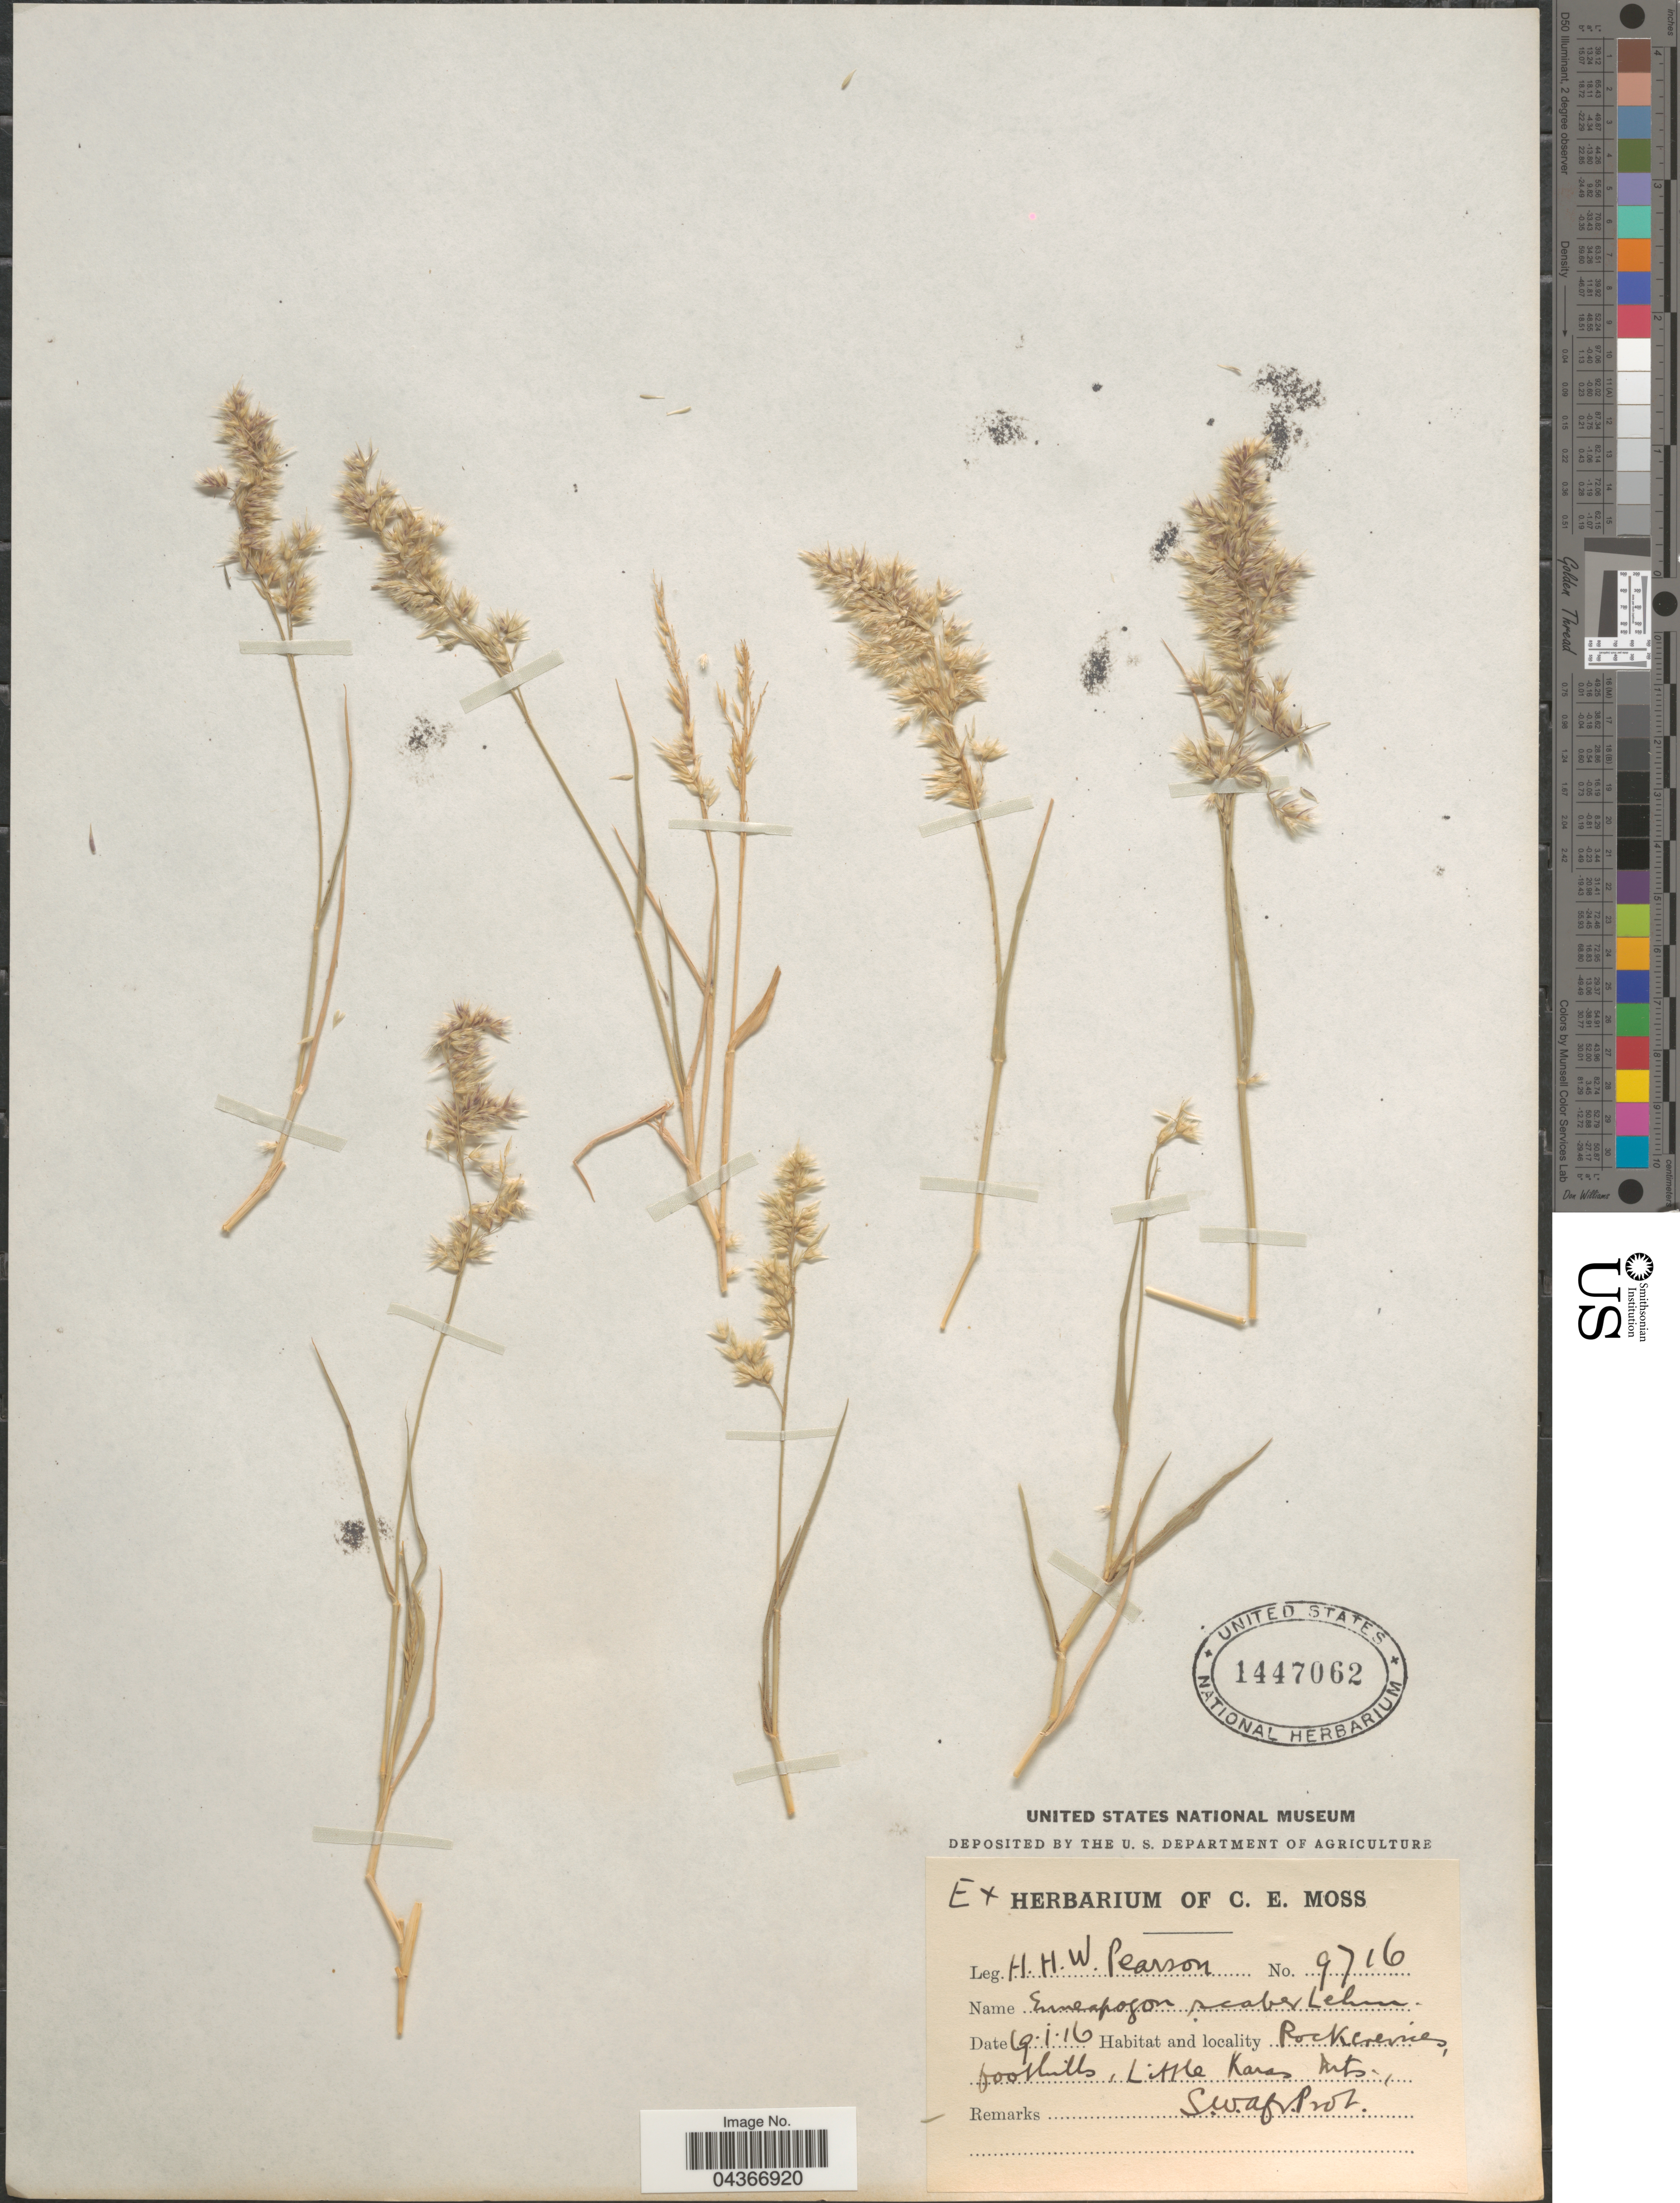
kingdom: Plantae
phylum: Tracheophyta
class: Liliopsida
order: Poales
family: Poaceae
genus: Enneapogon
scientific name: Enneapogon scaber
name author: Lehm.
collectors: H. H. W. Pearson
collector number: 9716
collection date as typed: Transcribed d/m/y: 19/1/16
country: Namibia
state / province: Karas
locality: Rock crevices, foothills, Little Karas Mts.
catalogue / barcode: US 1447062